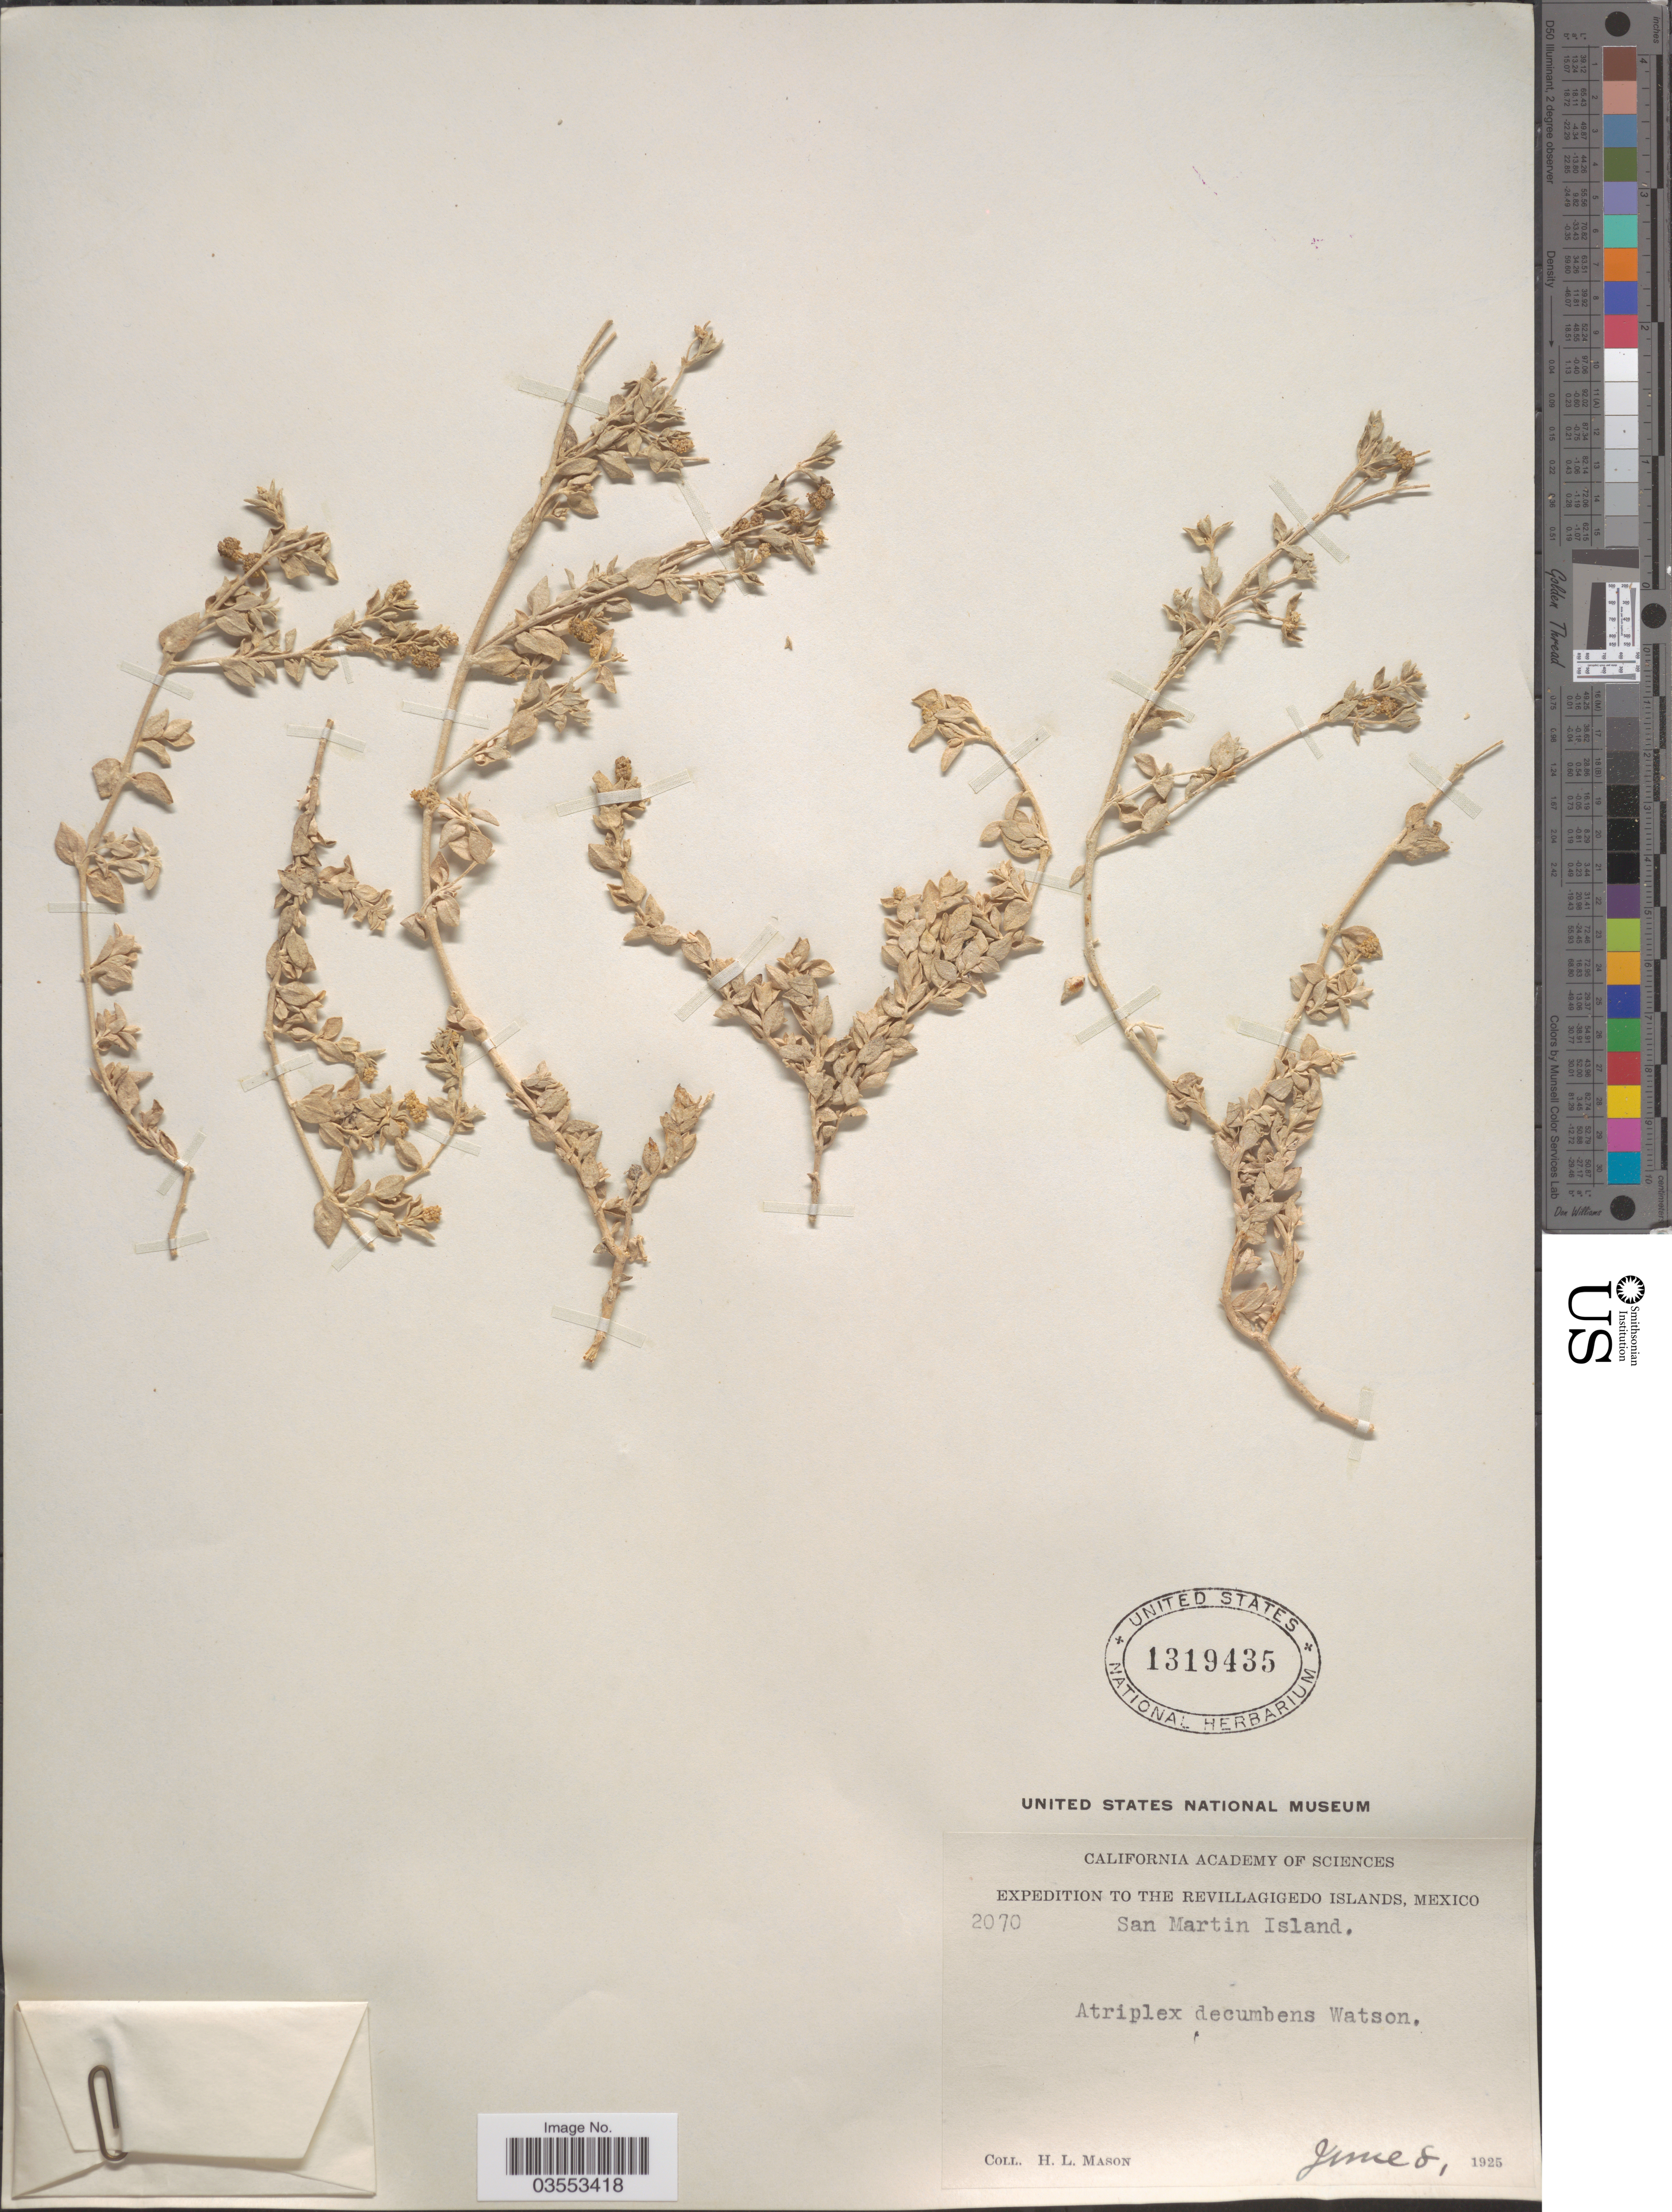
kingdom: Plantae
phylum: Tracheophyta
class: Magnoliopsida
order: Caryophyllales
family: Amaranthaceae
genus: Atriplex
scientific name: Atriplex watsonii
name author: A. Nelson ex Abrams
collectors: H. L. Mason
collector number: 2070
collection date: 1925-06-08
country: Mexico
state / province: Colima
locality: The Revillagigedo Islands. San Martin Island.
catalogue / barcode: US 1319435